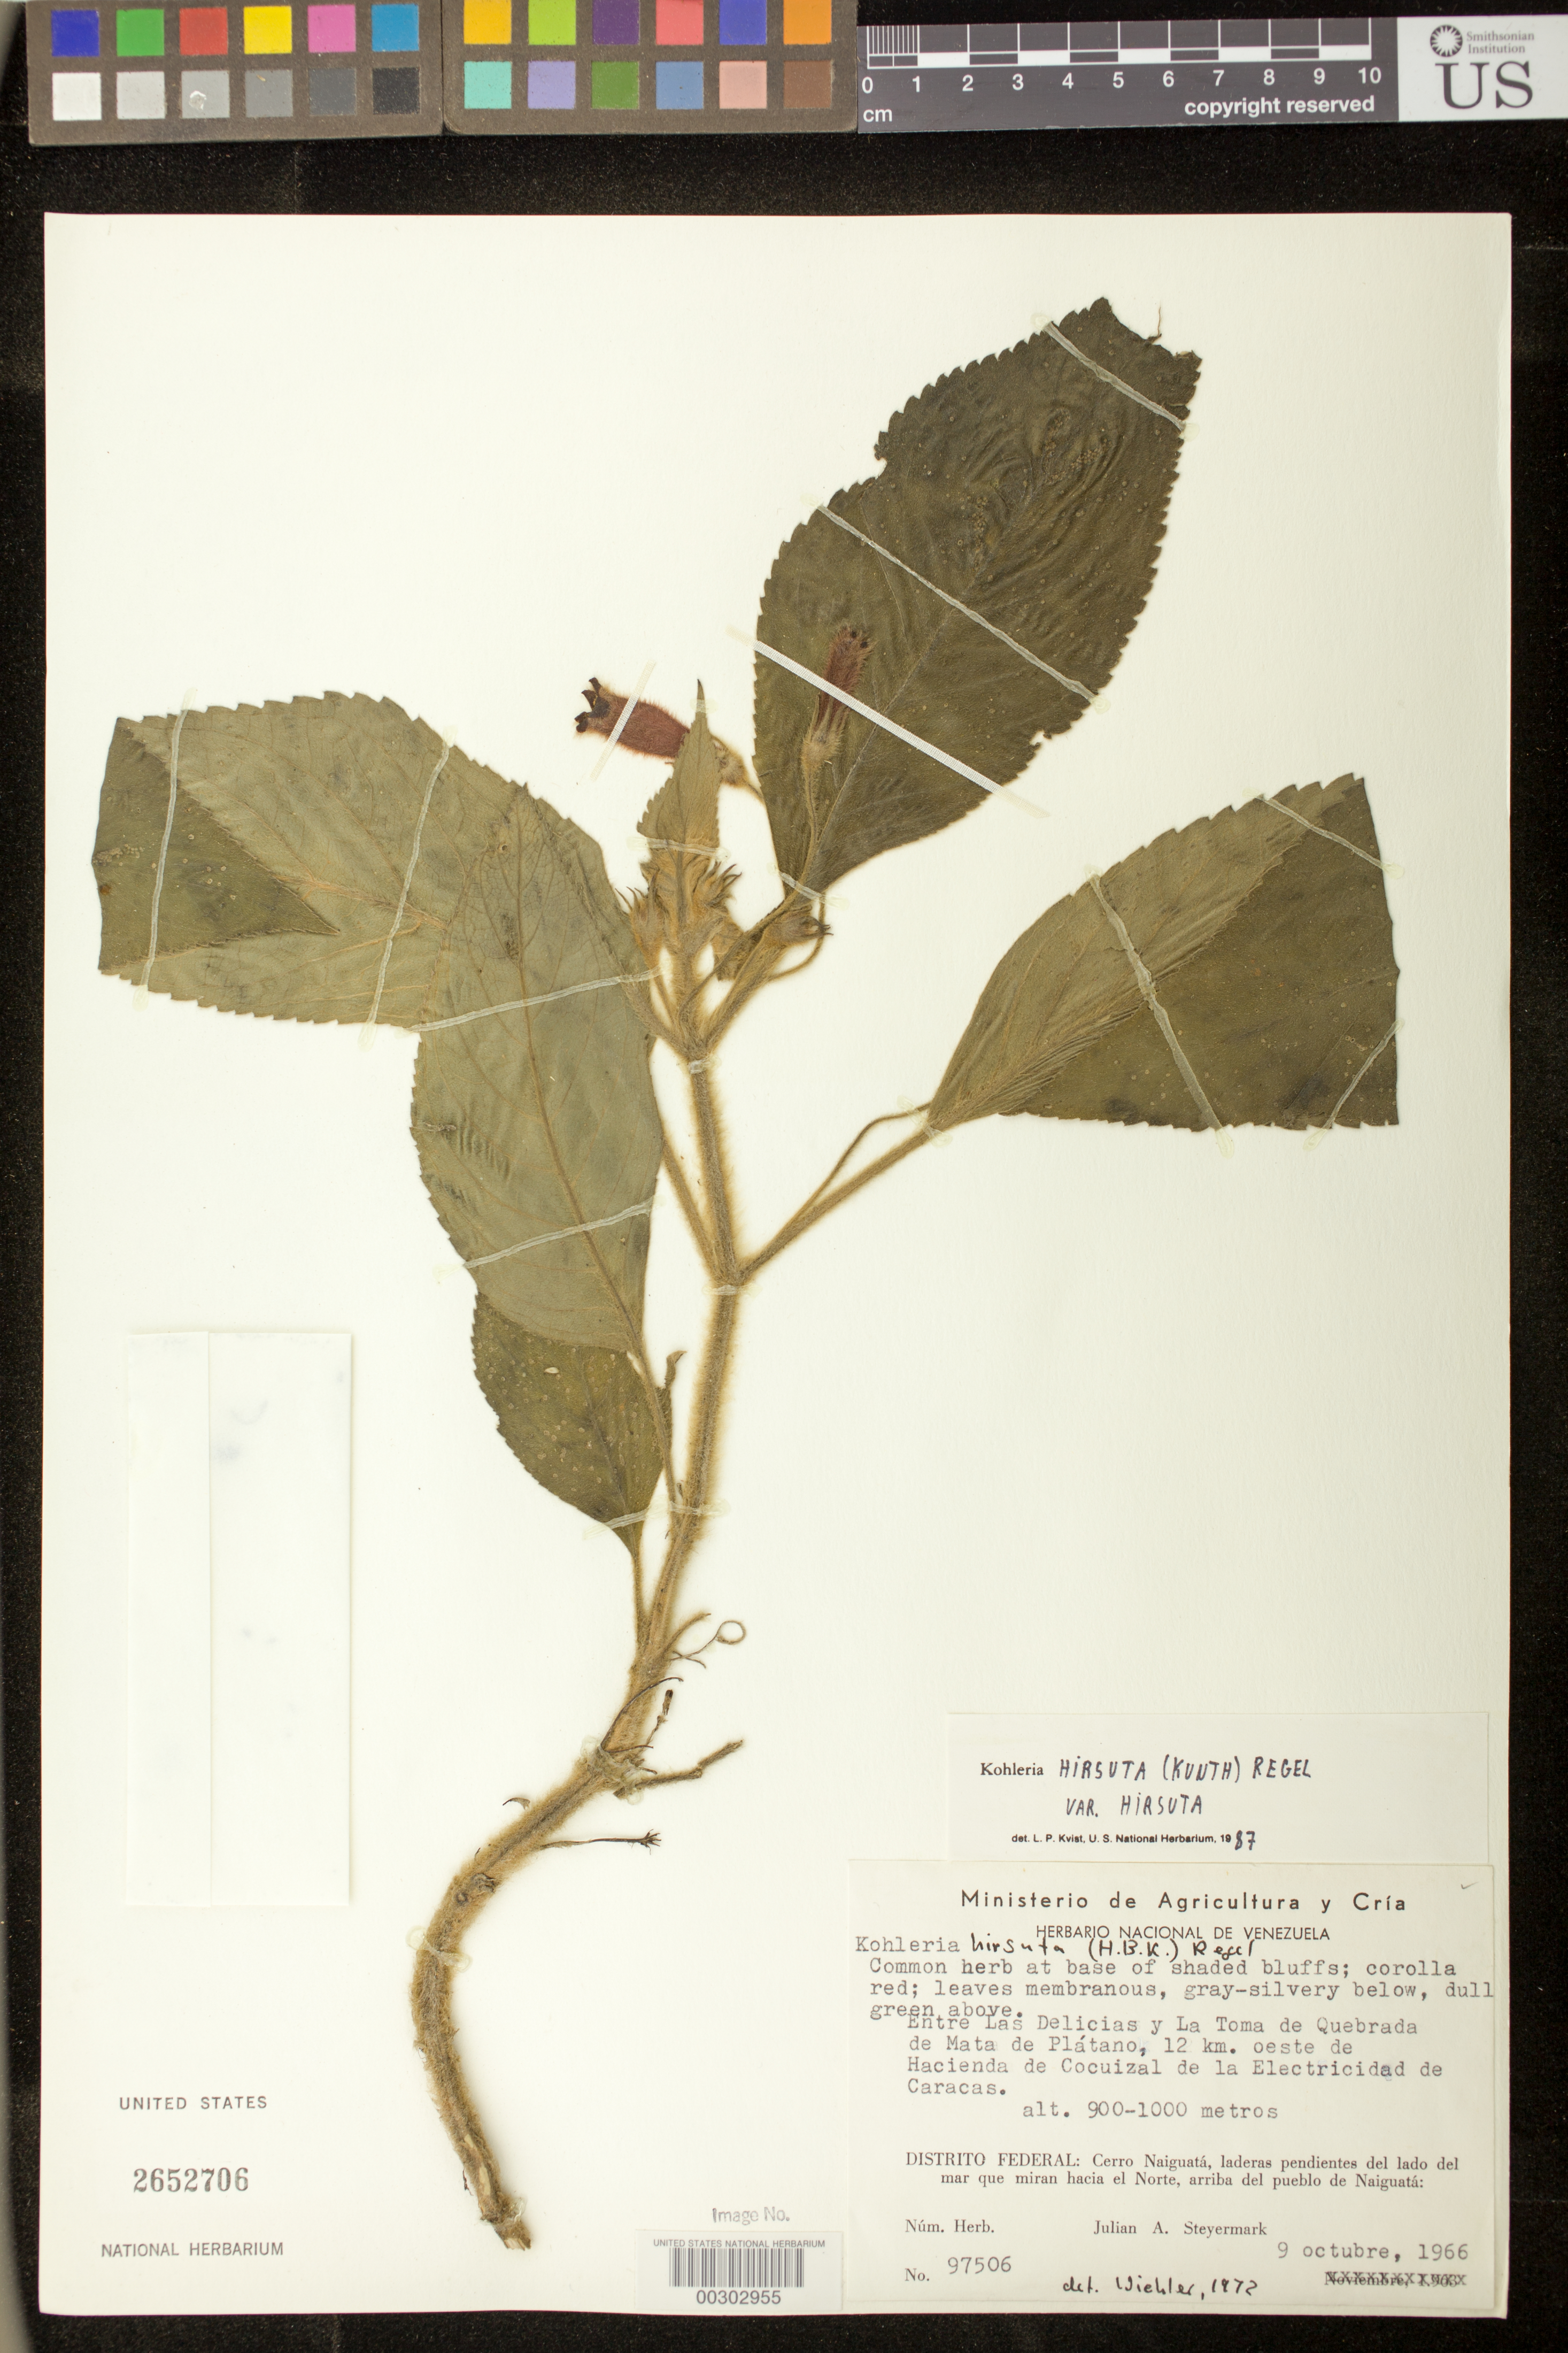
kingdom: Plantae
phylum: Tracheophyta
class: Magnoliopsida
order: Lamiales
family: Gesneriaceae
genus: Kohleria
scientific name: Kohleria hirsuta var. hirsuta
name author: (Kunth) Regel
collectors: J. Steyermark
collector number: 97506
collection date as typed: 09 Oct 1966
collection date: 1966-10-09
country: Venezuela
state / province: Distrito Federal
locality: Between Las Delicias and La Toma de Quebrada de Mata de Platano, 12 km W of Hacienda de Cocuizal de La Electricidad de Caracas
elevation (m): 900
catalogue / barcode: US 2652706